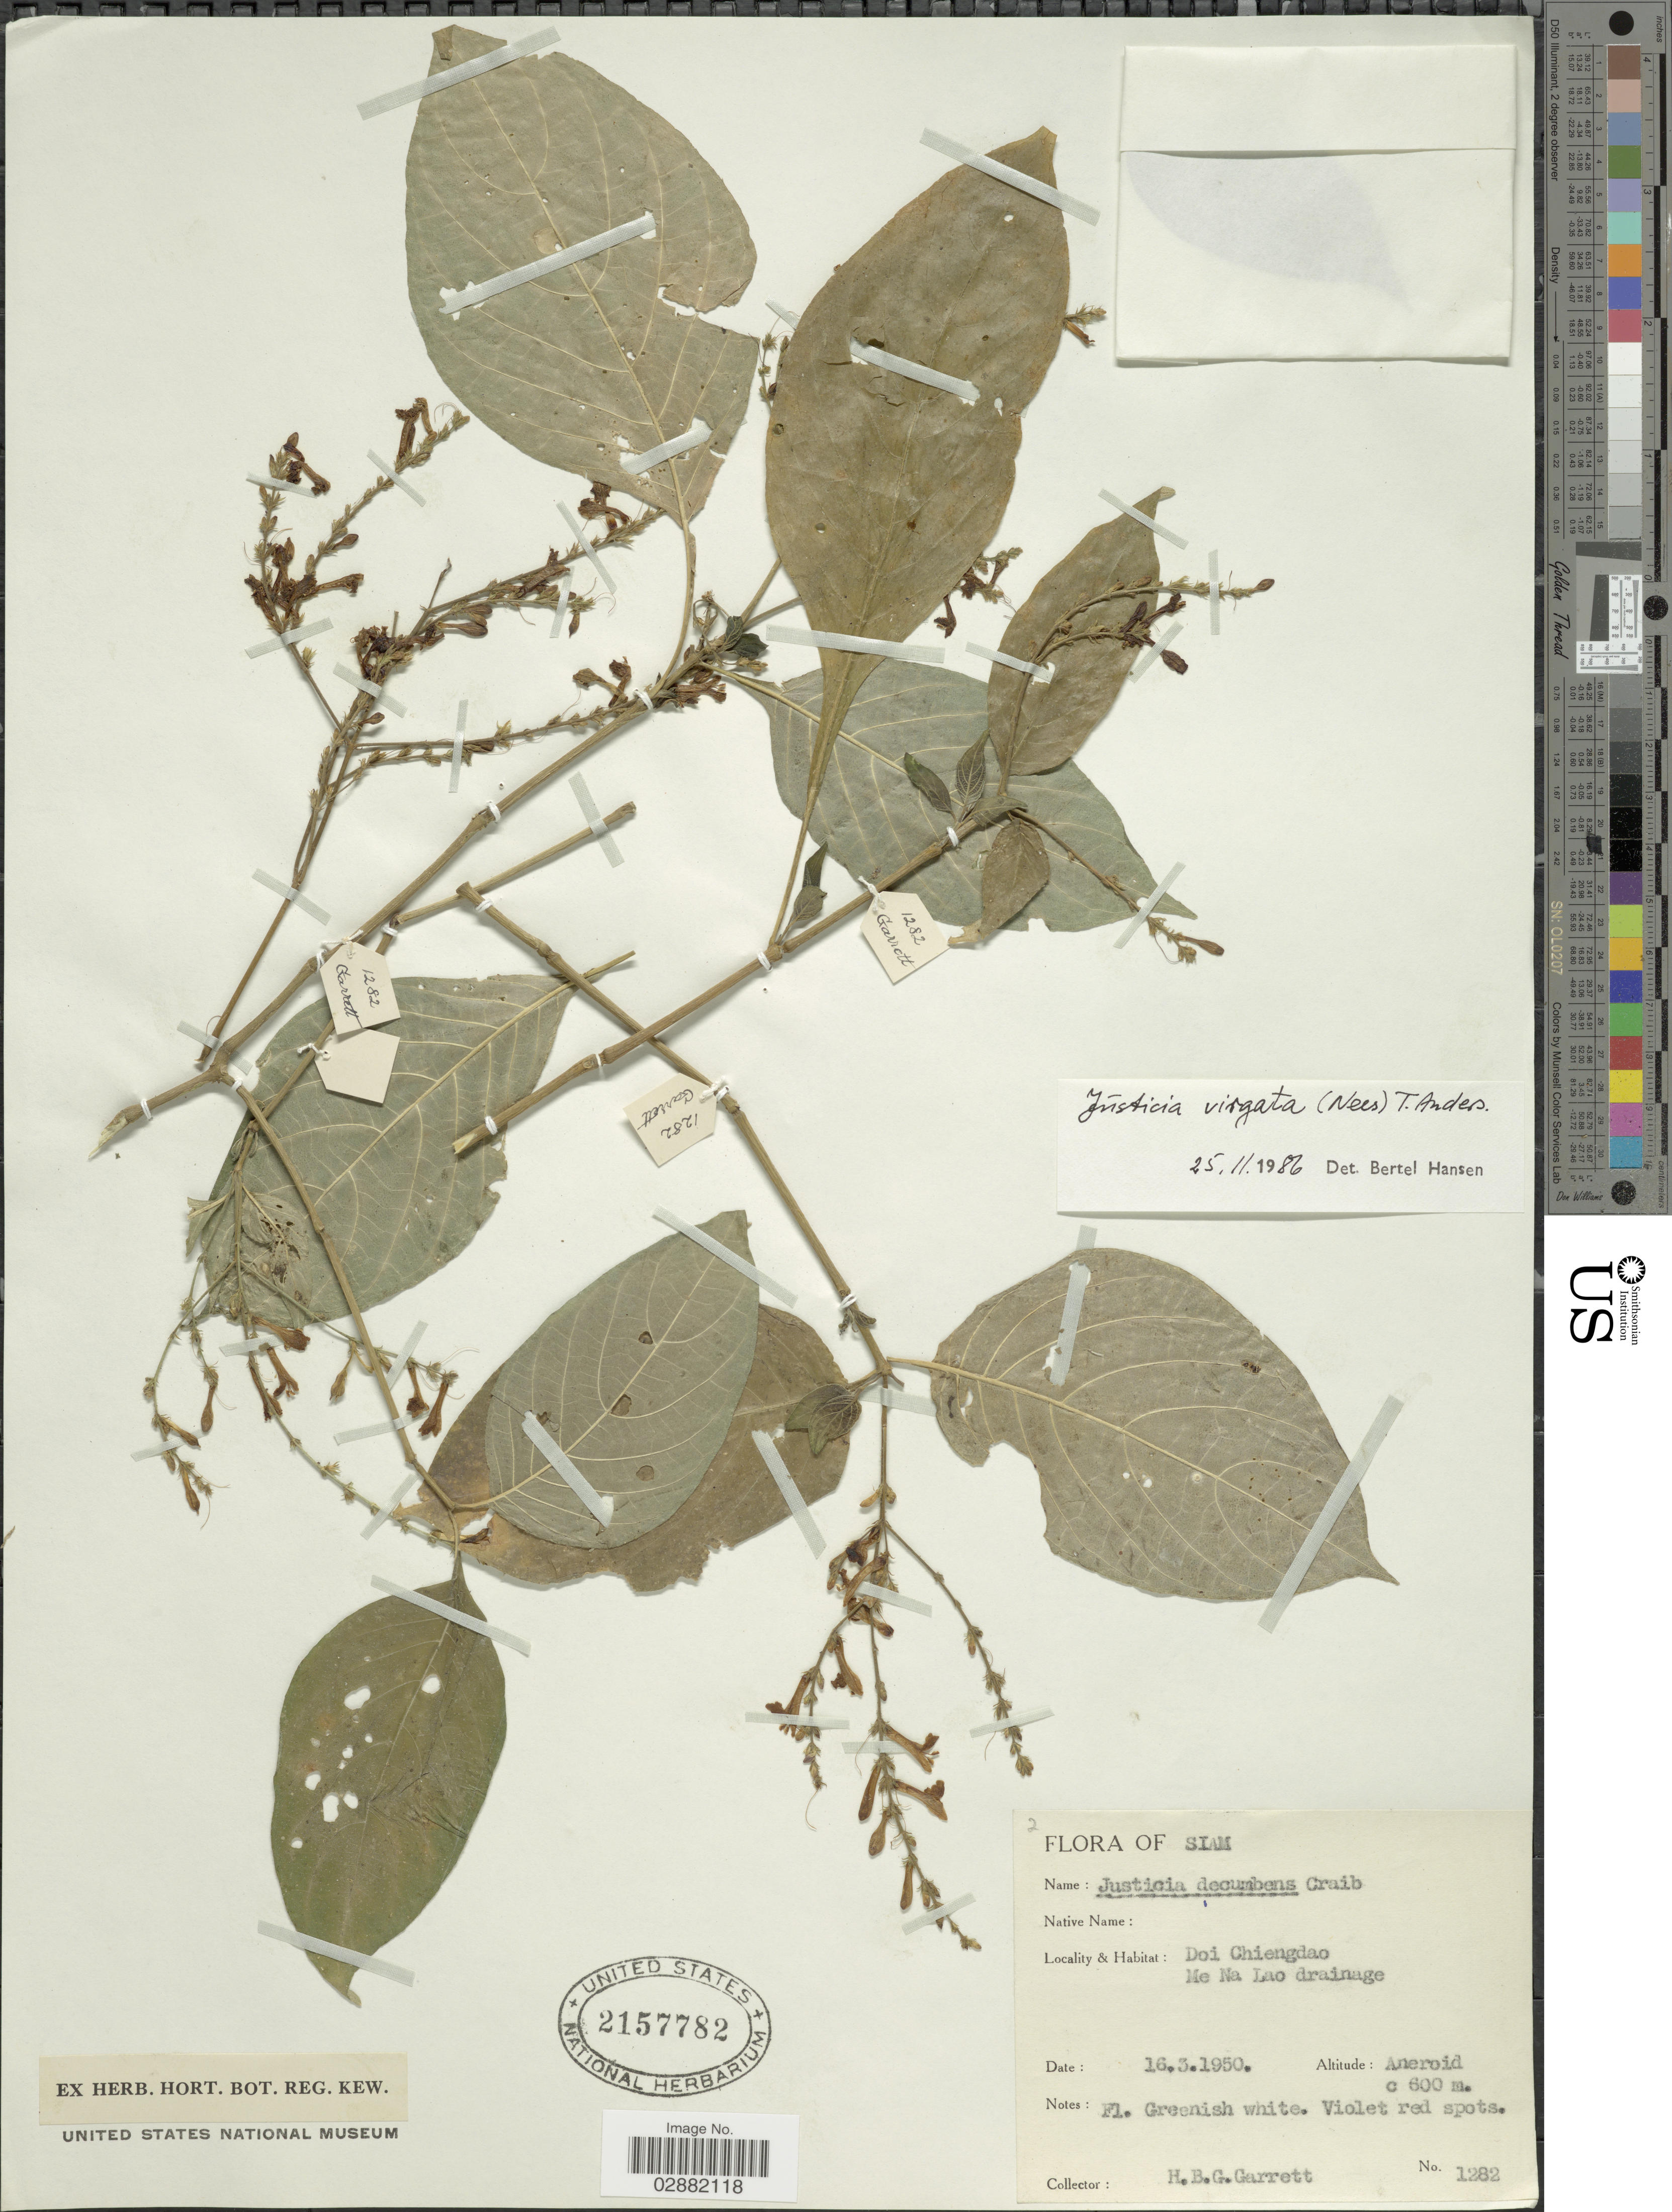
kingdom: Plantae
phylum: Tracheophyta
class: Magnoliopsida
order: Lamiales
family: Acanthaceae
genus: Justicia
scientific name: Justicia virgata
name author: T. Anderson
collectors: H. Garrett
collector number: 1282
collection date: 1950-03-16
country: Thailand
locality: Siam, Doi Chiengdao, Me Na Lao drainage, Aneroid.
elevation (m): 600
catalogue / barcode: US 2157782